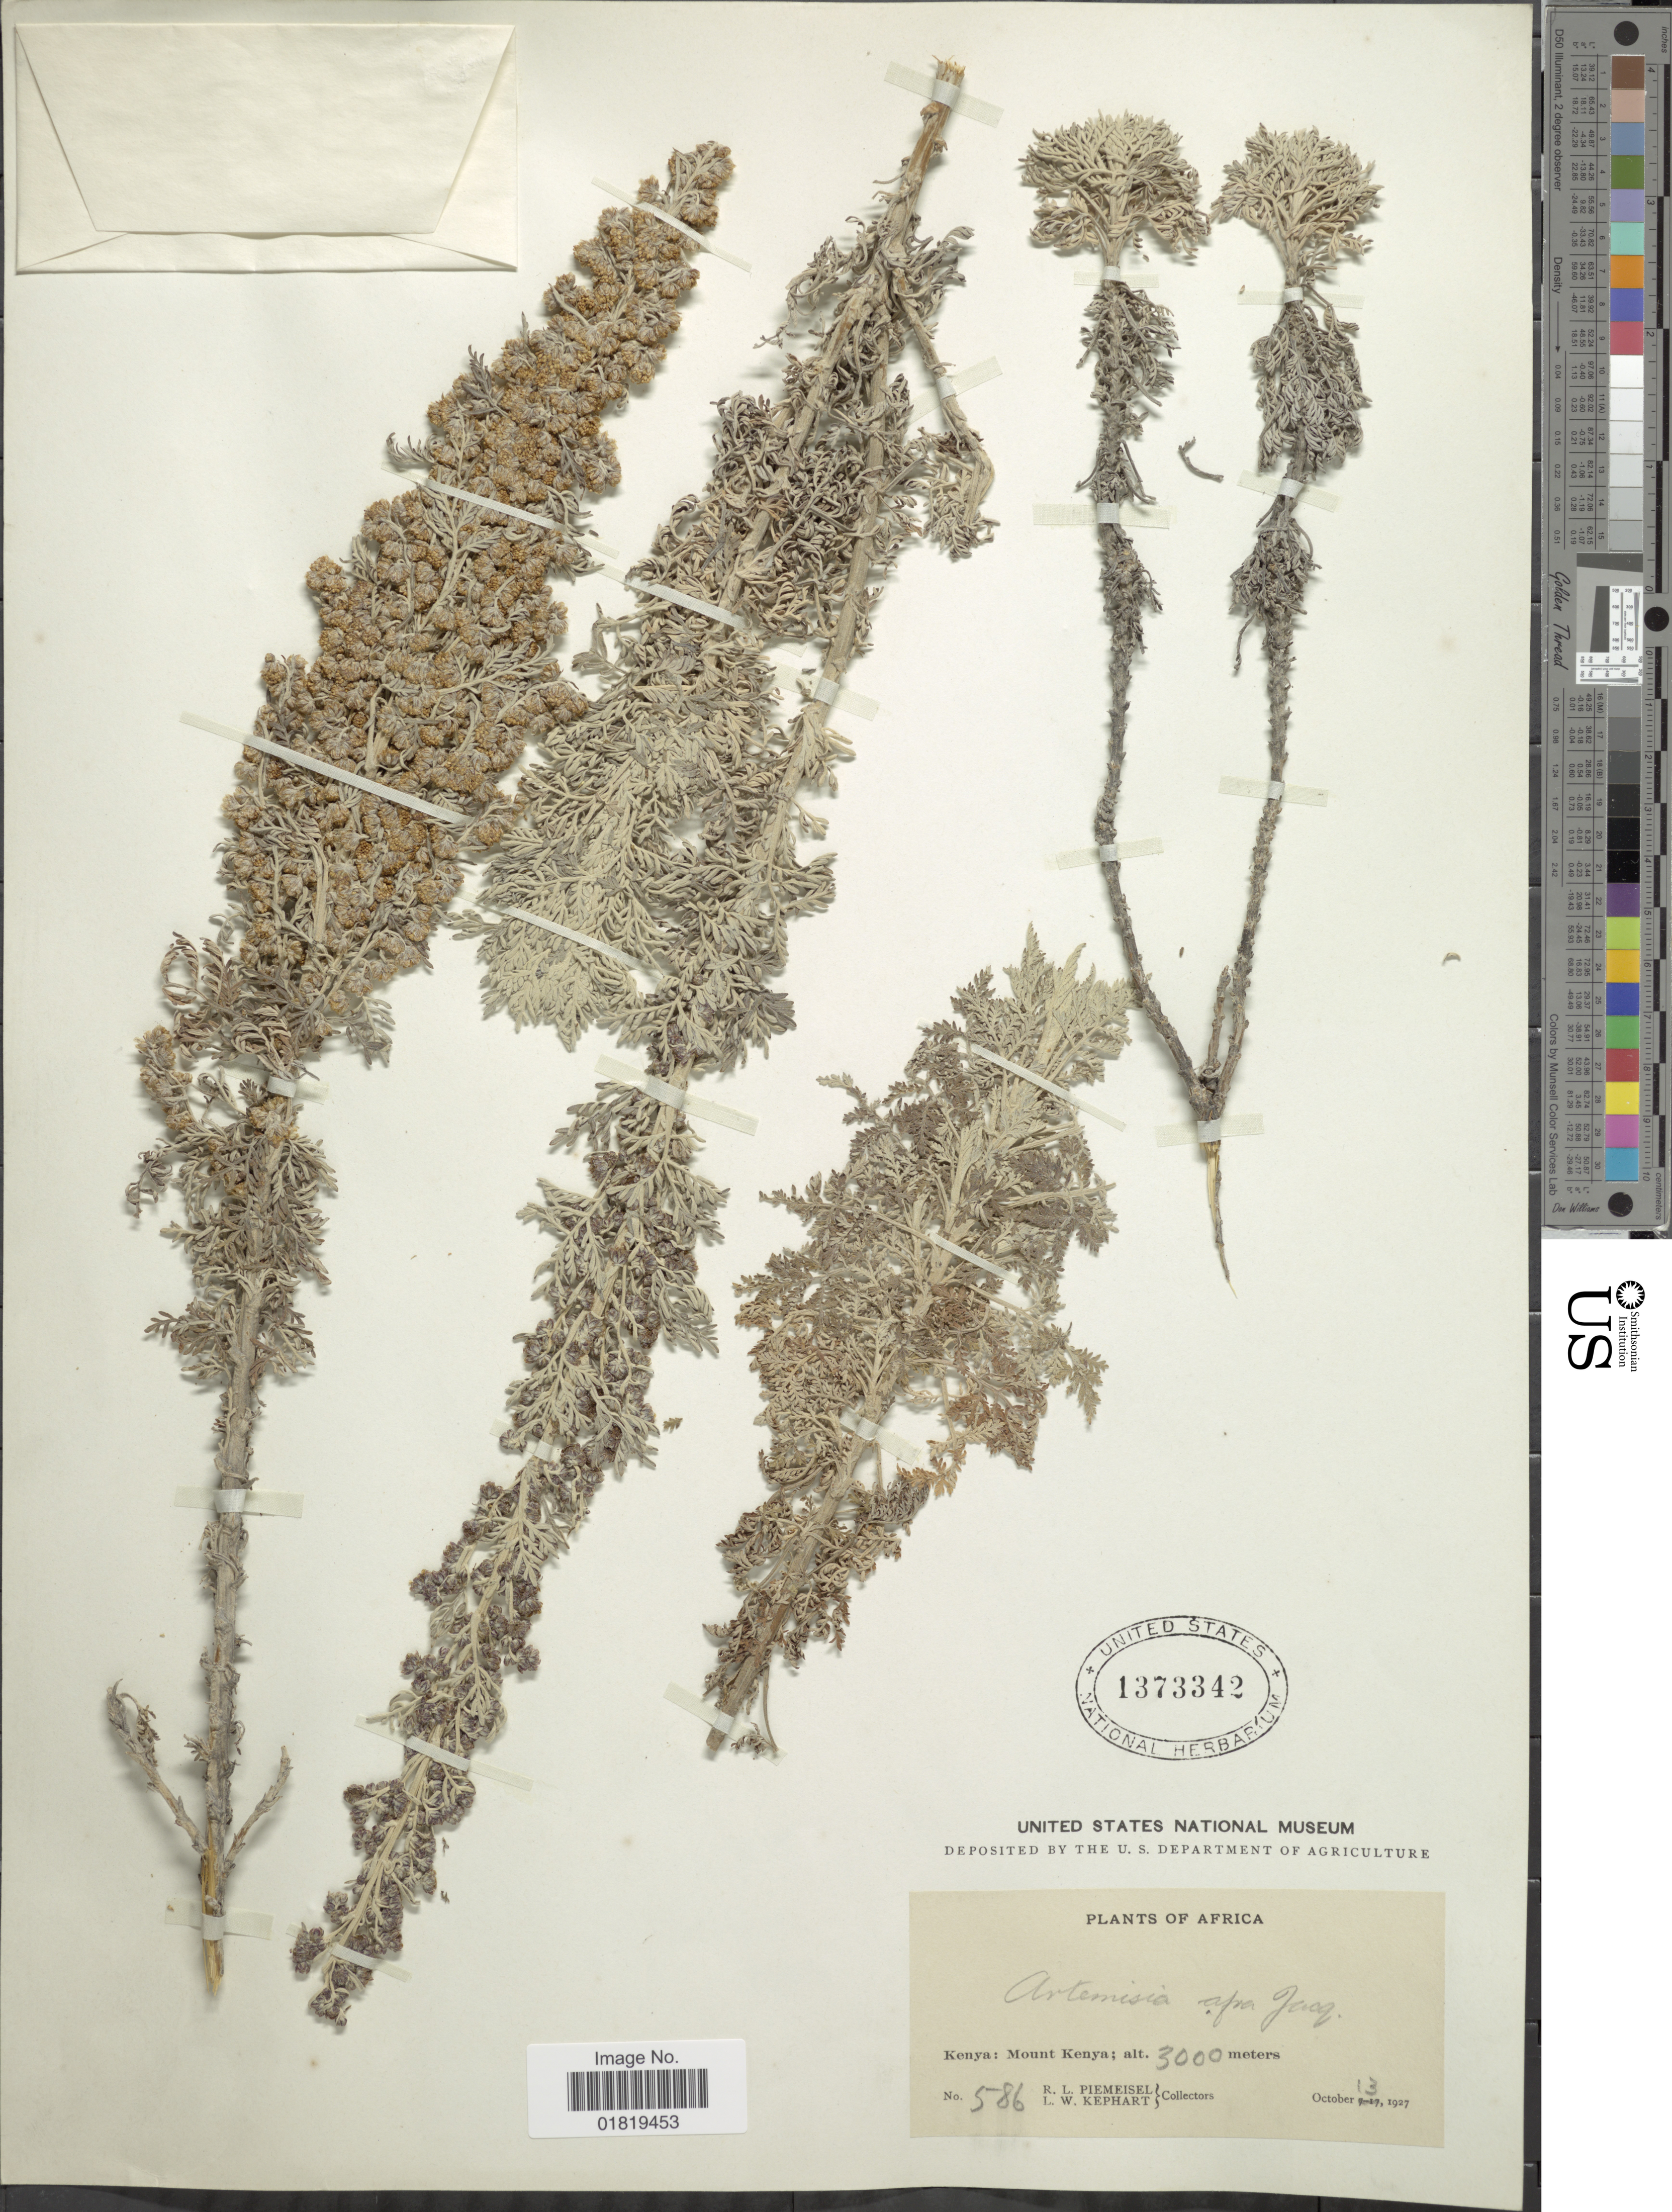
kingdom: Plantae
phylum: Tracheophyta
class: Magnoliopsida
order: Asterales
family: Asteraceae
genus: Artemisia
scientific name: Artemisia afra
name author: Jacq. ex Willd.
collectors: R. L. Piemeisel & L. W. Kephart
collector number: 586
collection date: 1927-10-13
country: Kenya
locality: Kenya: Mount Kenya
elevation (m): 3000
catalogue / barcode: US 1373342